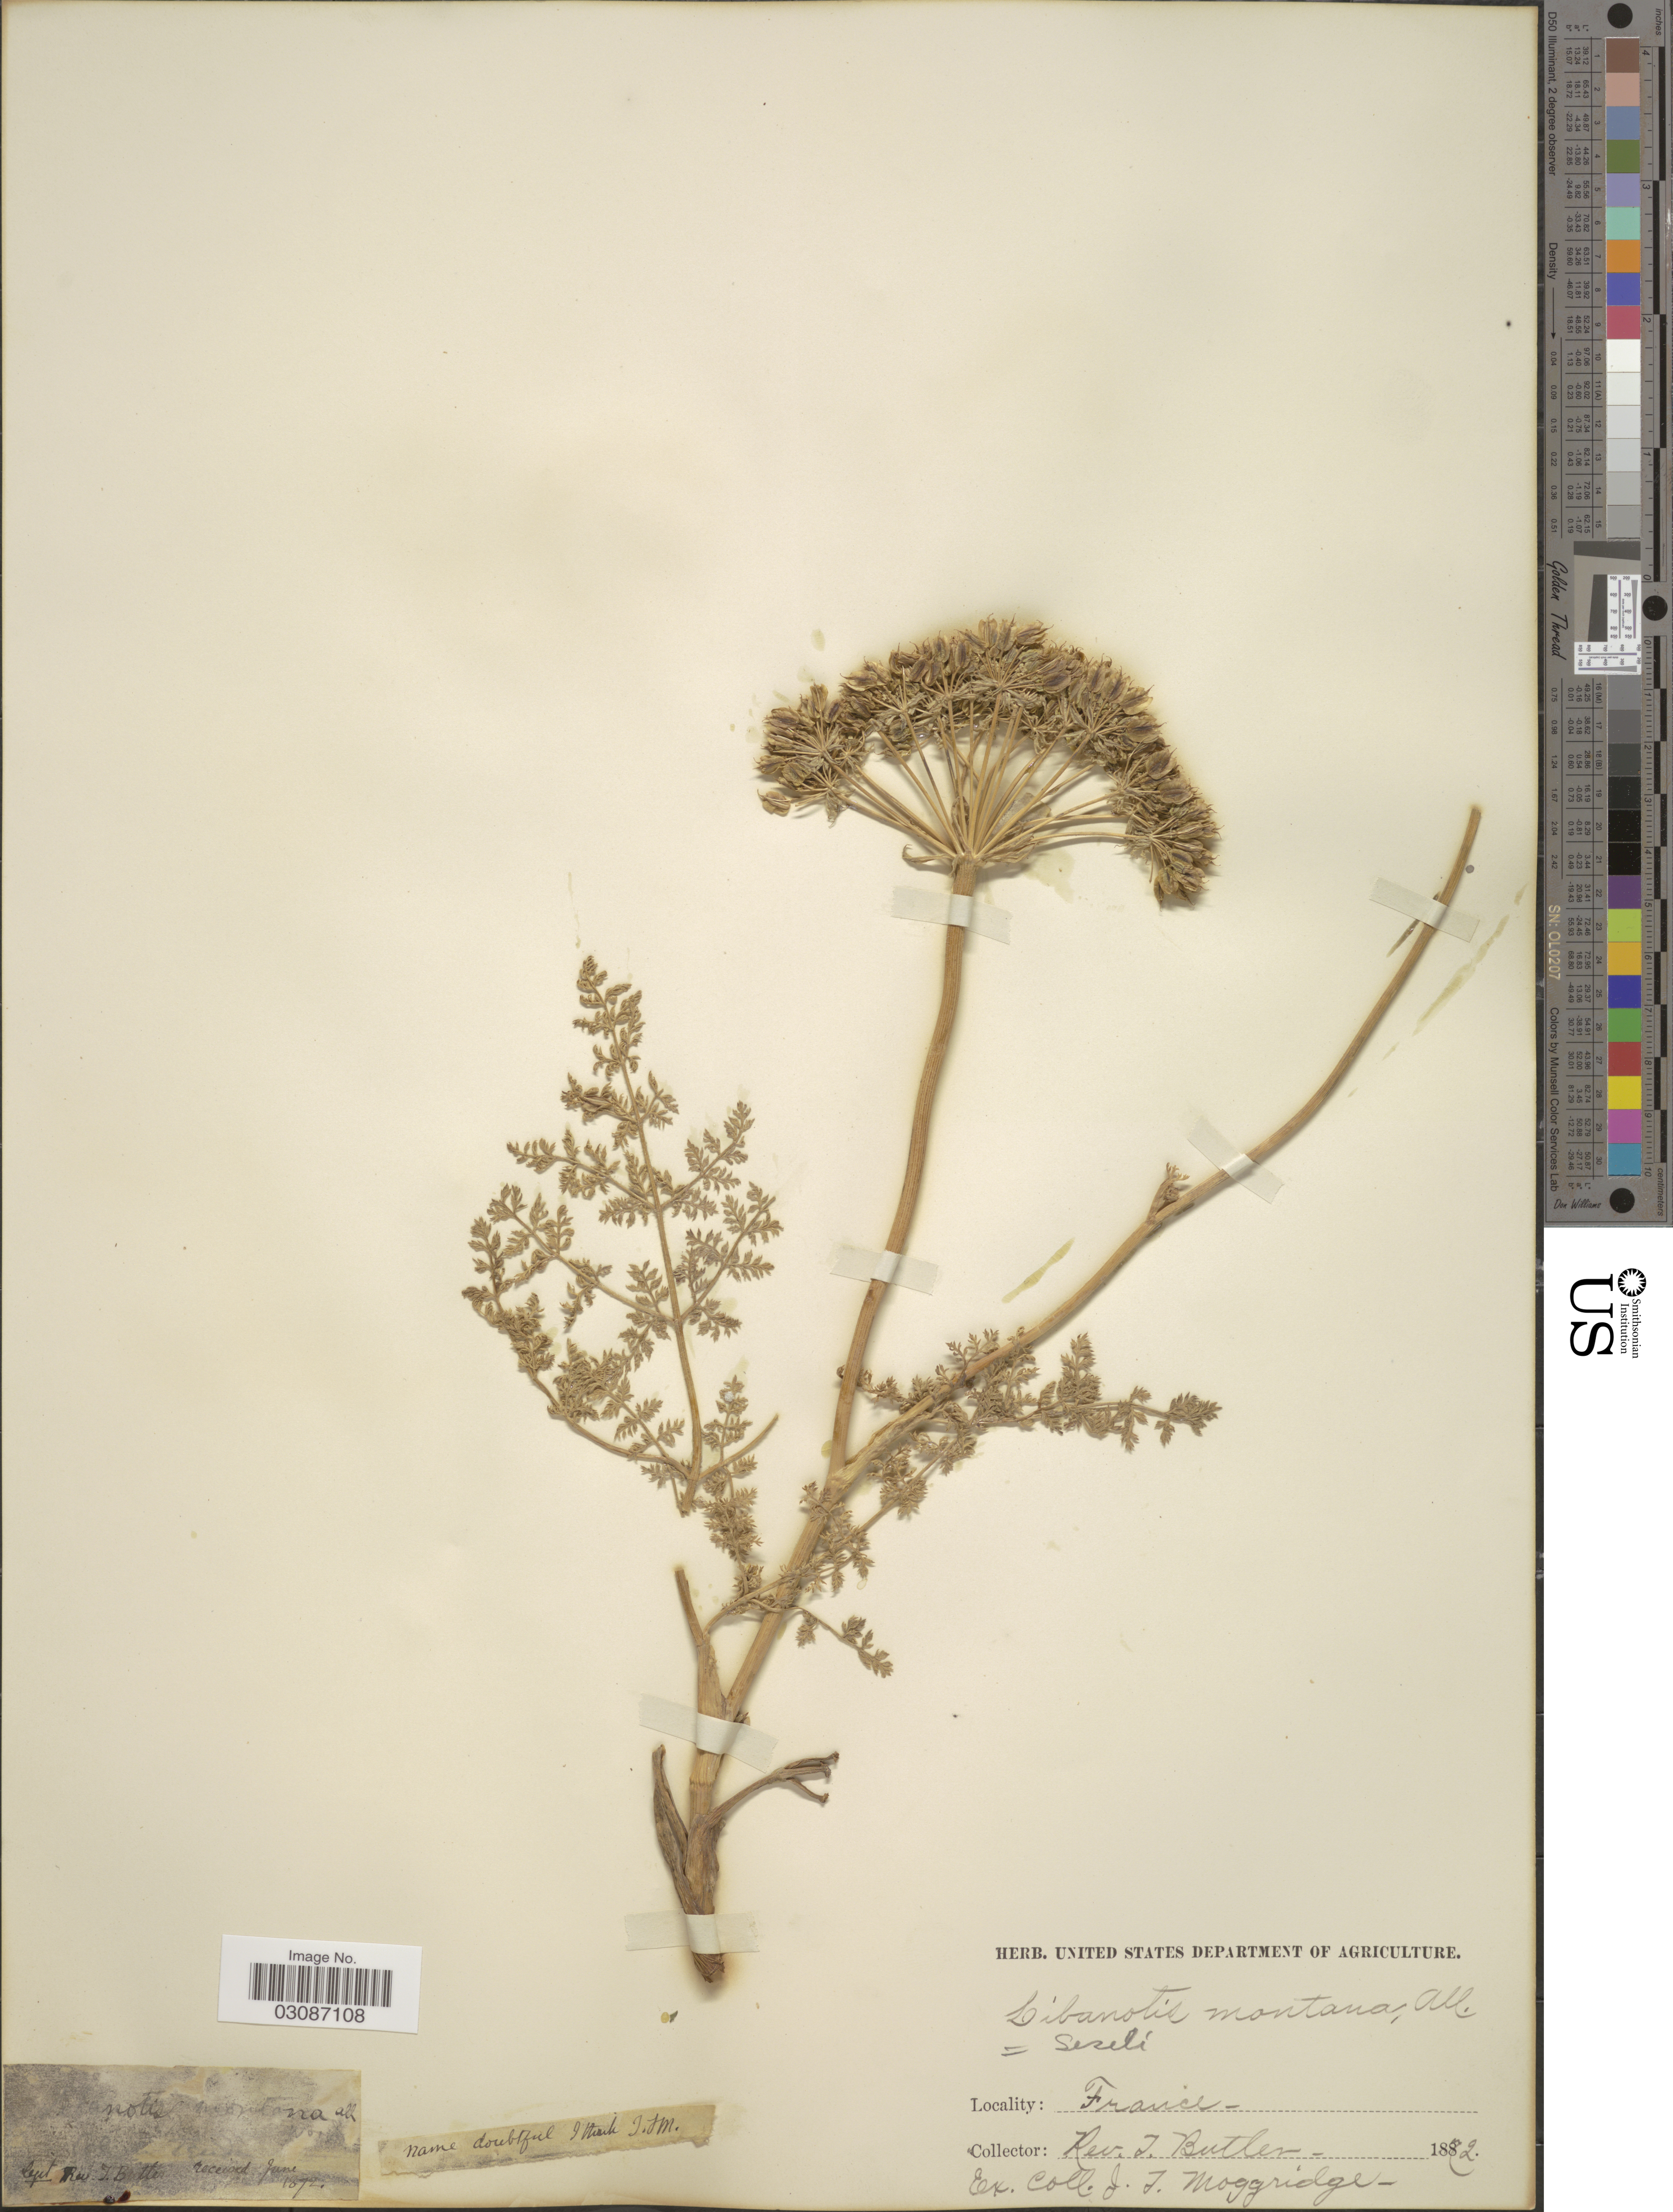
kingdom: Plantae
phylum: Tracheophyta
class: Magnoliopsida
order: Apiales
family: Apiaceae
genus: Seseli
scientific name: Seseli libanotis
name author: Koch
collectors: J. Butler & J. T. Moggridge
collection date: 1872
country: France